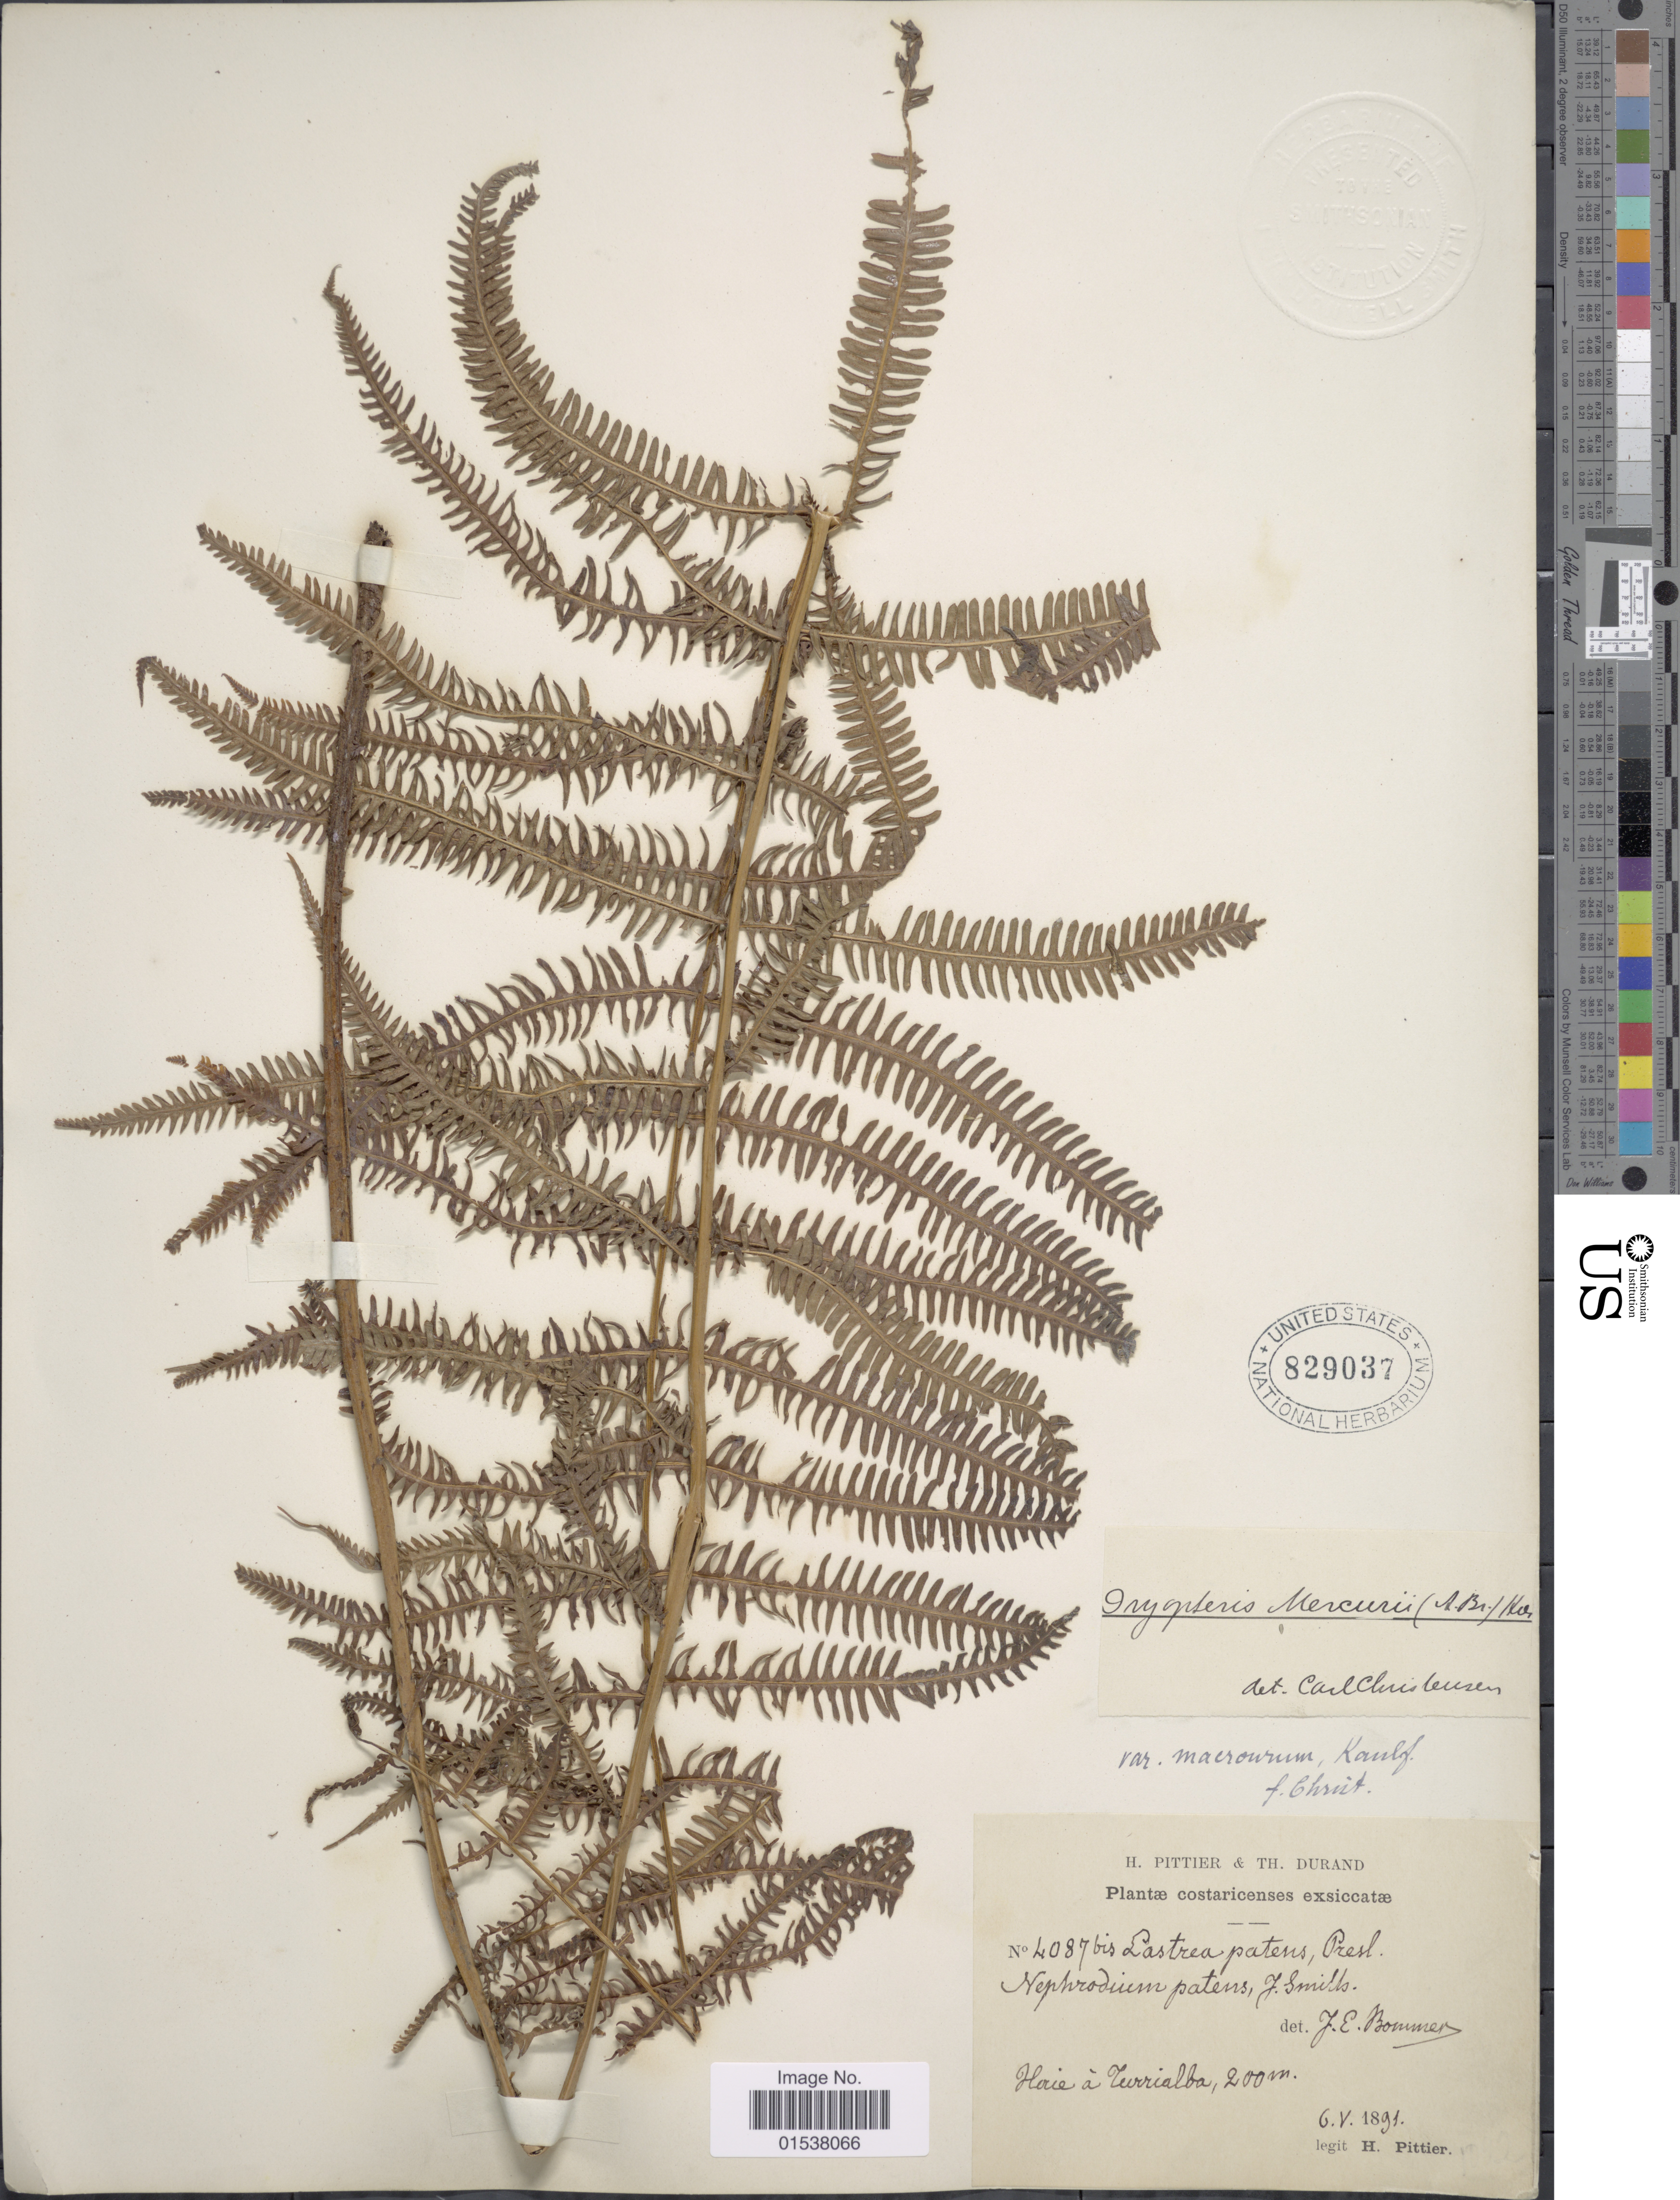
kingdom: Plantae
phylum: Tracheophyta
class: Polypodiopsida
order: Polypodiales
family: Thelypteridaceae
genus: Amauropelta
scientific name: Amauropelta balbisii (Spreng.) comb. nov., ined. 2015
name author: (Spreng.)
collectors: H. F. Pittier & T. Durand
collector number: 4087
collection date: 1891-05-06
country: Costa Rica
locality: Haie a Turrialba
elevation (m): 200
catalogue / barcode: US 829037